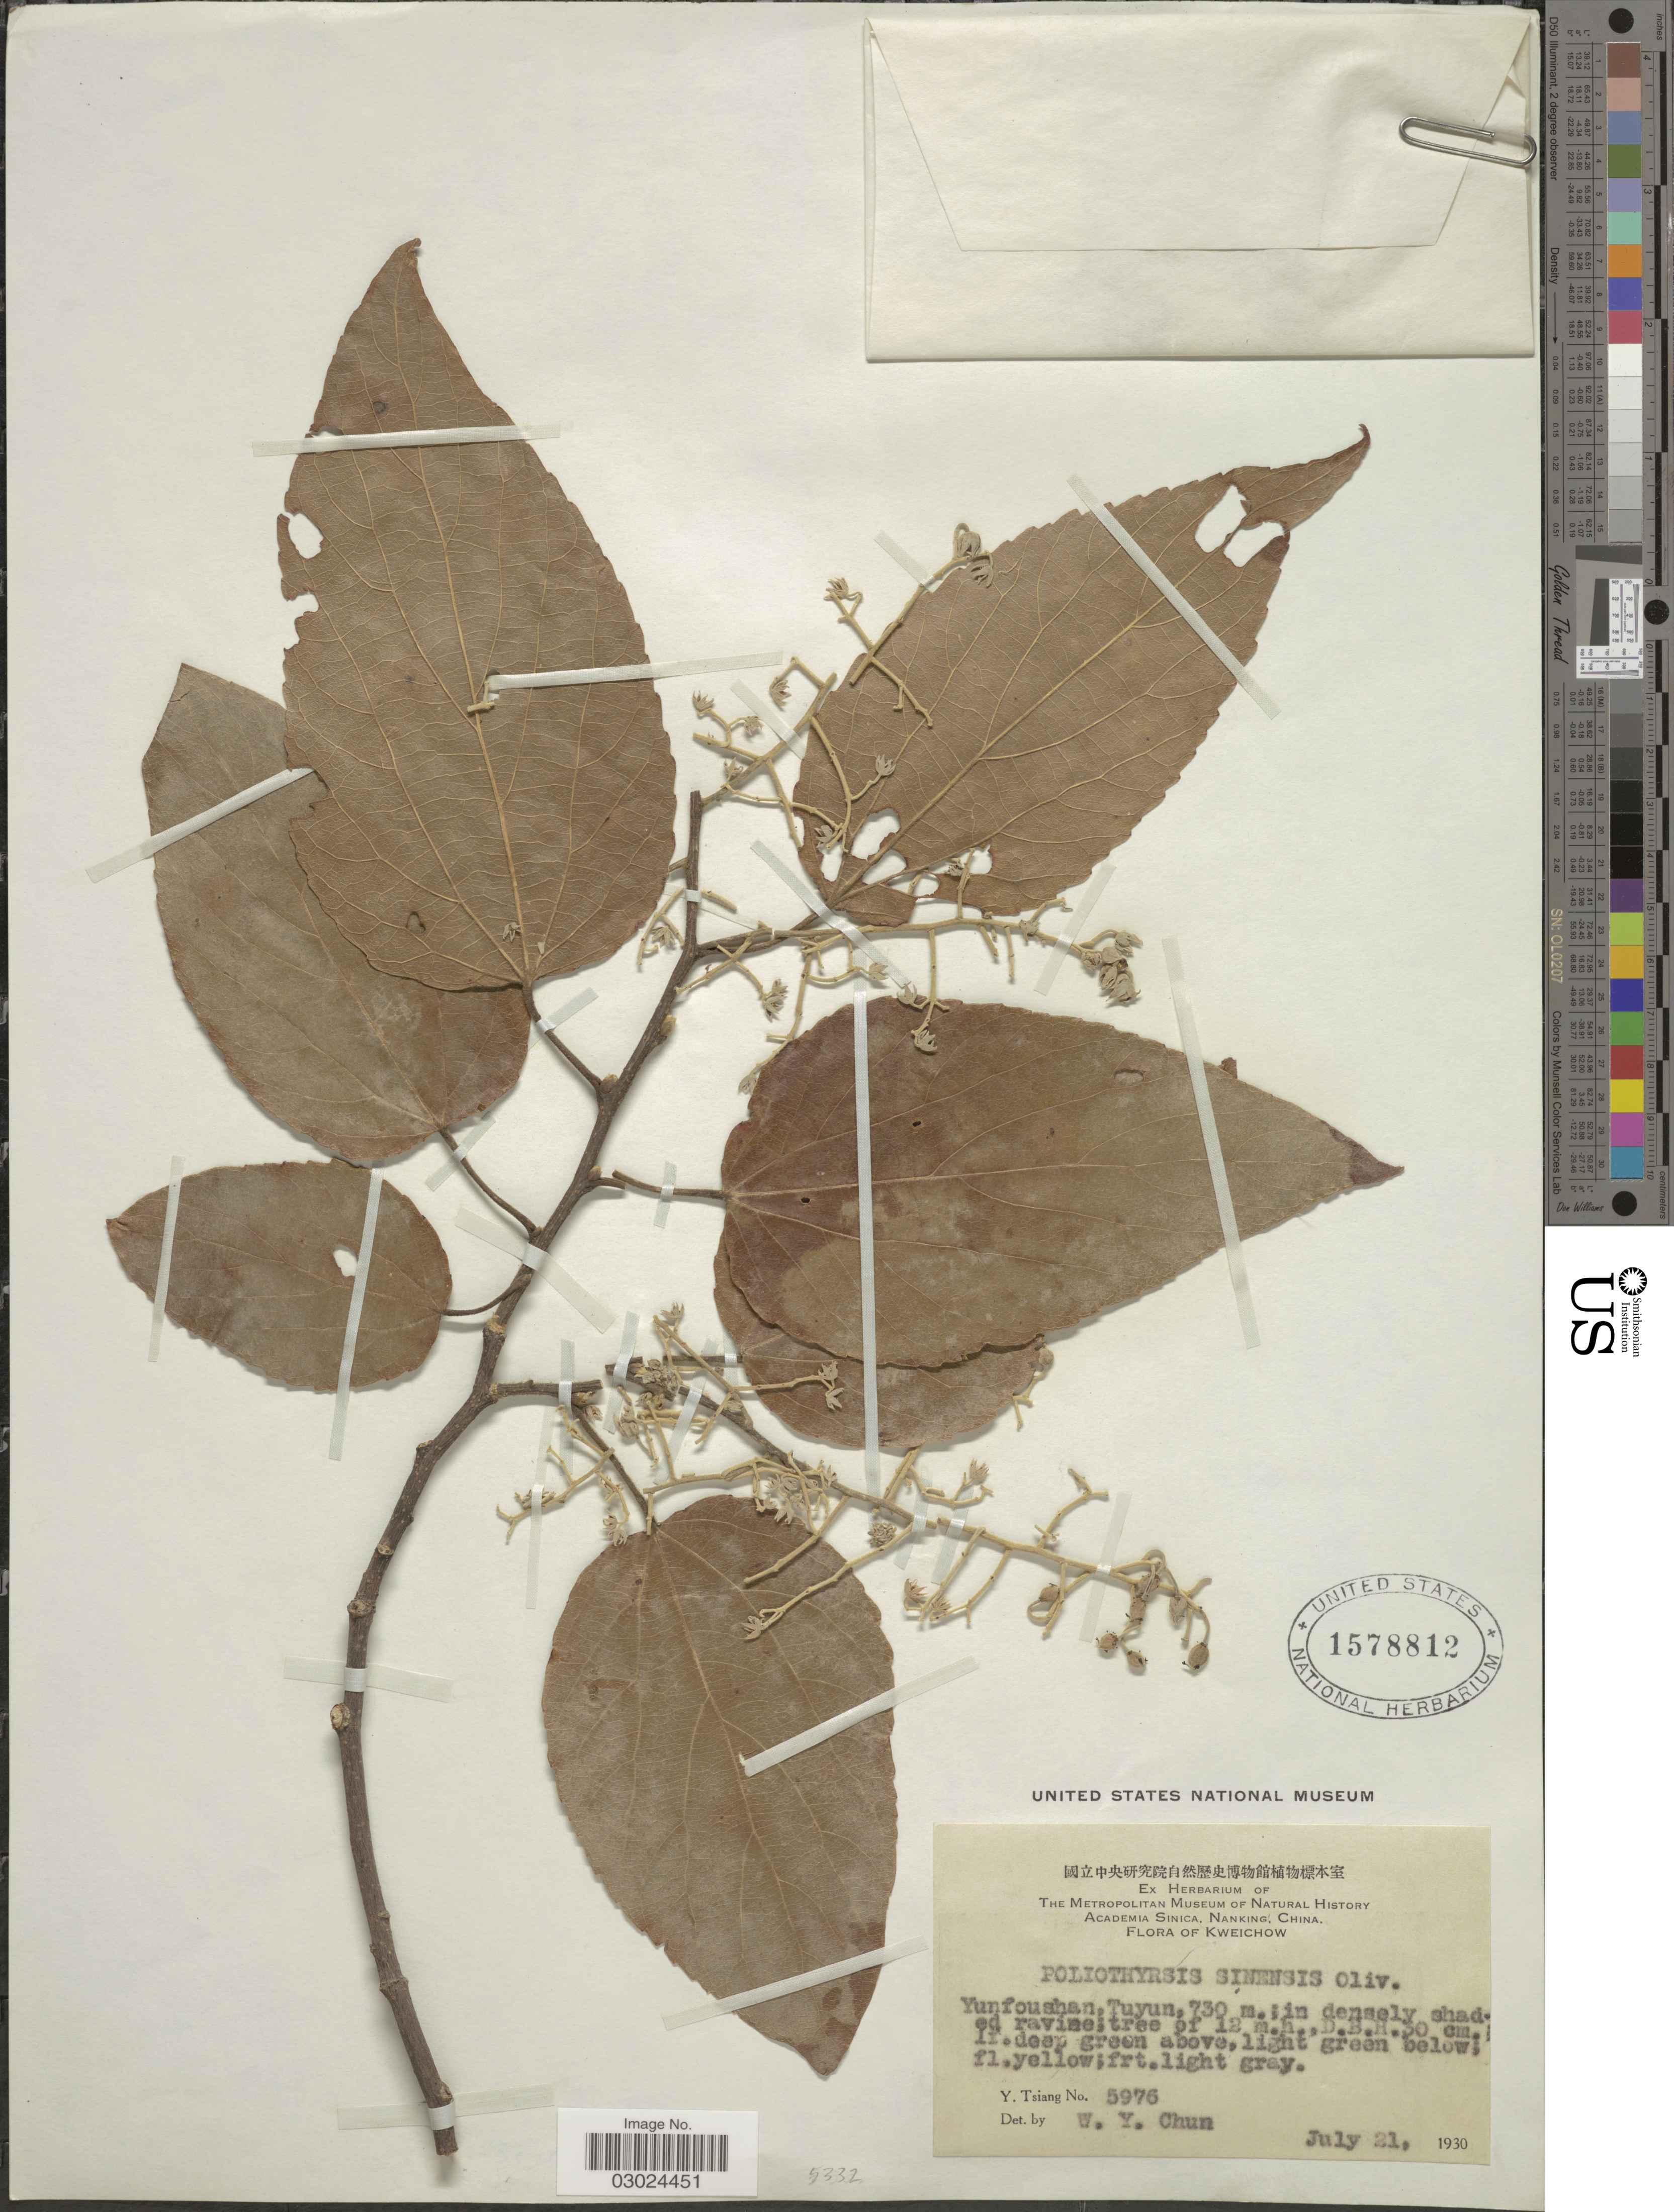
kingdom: Plantae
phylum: Tracheophyta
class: Magnoliopsida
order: Malpighiales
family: Salicaceae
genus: Poliothyrsis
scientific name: Poliothyrsis sinensis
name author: Oliv.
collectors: Y. Tsiang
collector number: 5976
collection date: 1930-07-21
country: China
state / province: Guizhou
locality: Kweichow. Yunfoushan, Tuyun.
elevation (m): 730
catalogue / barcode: US 1578812